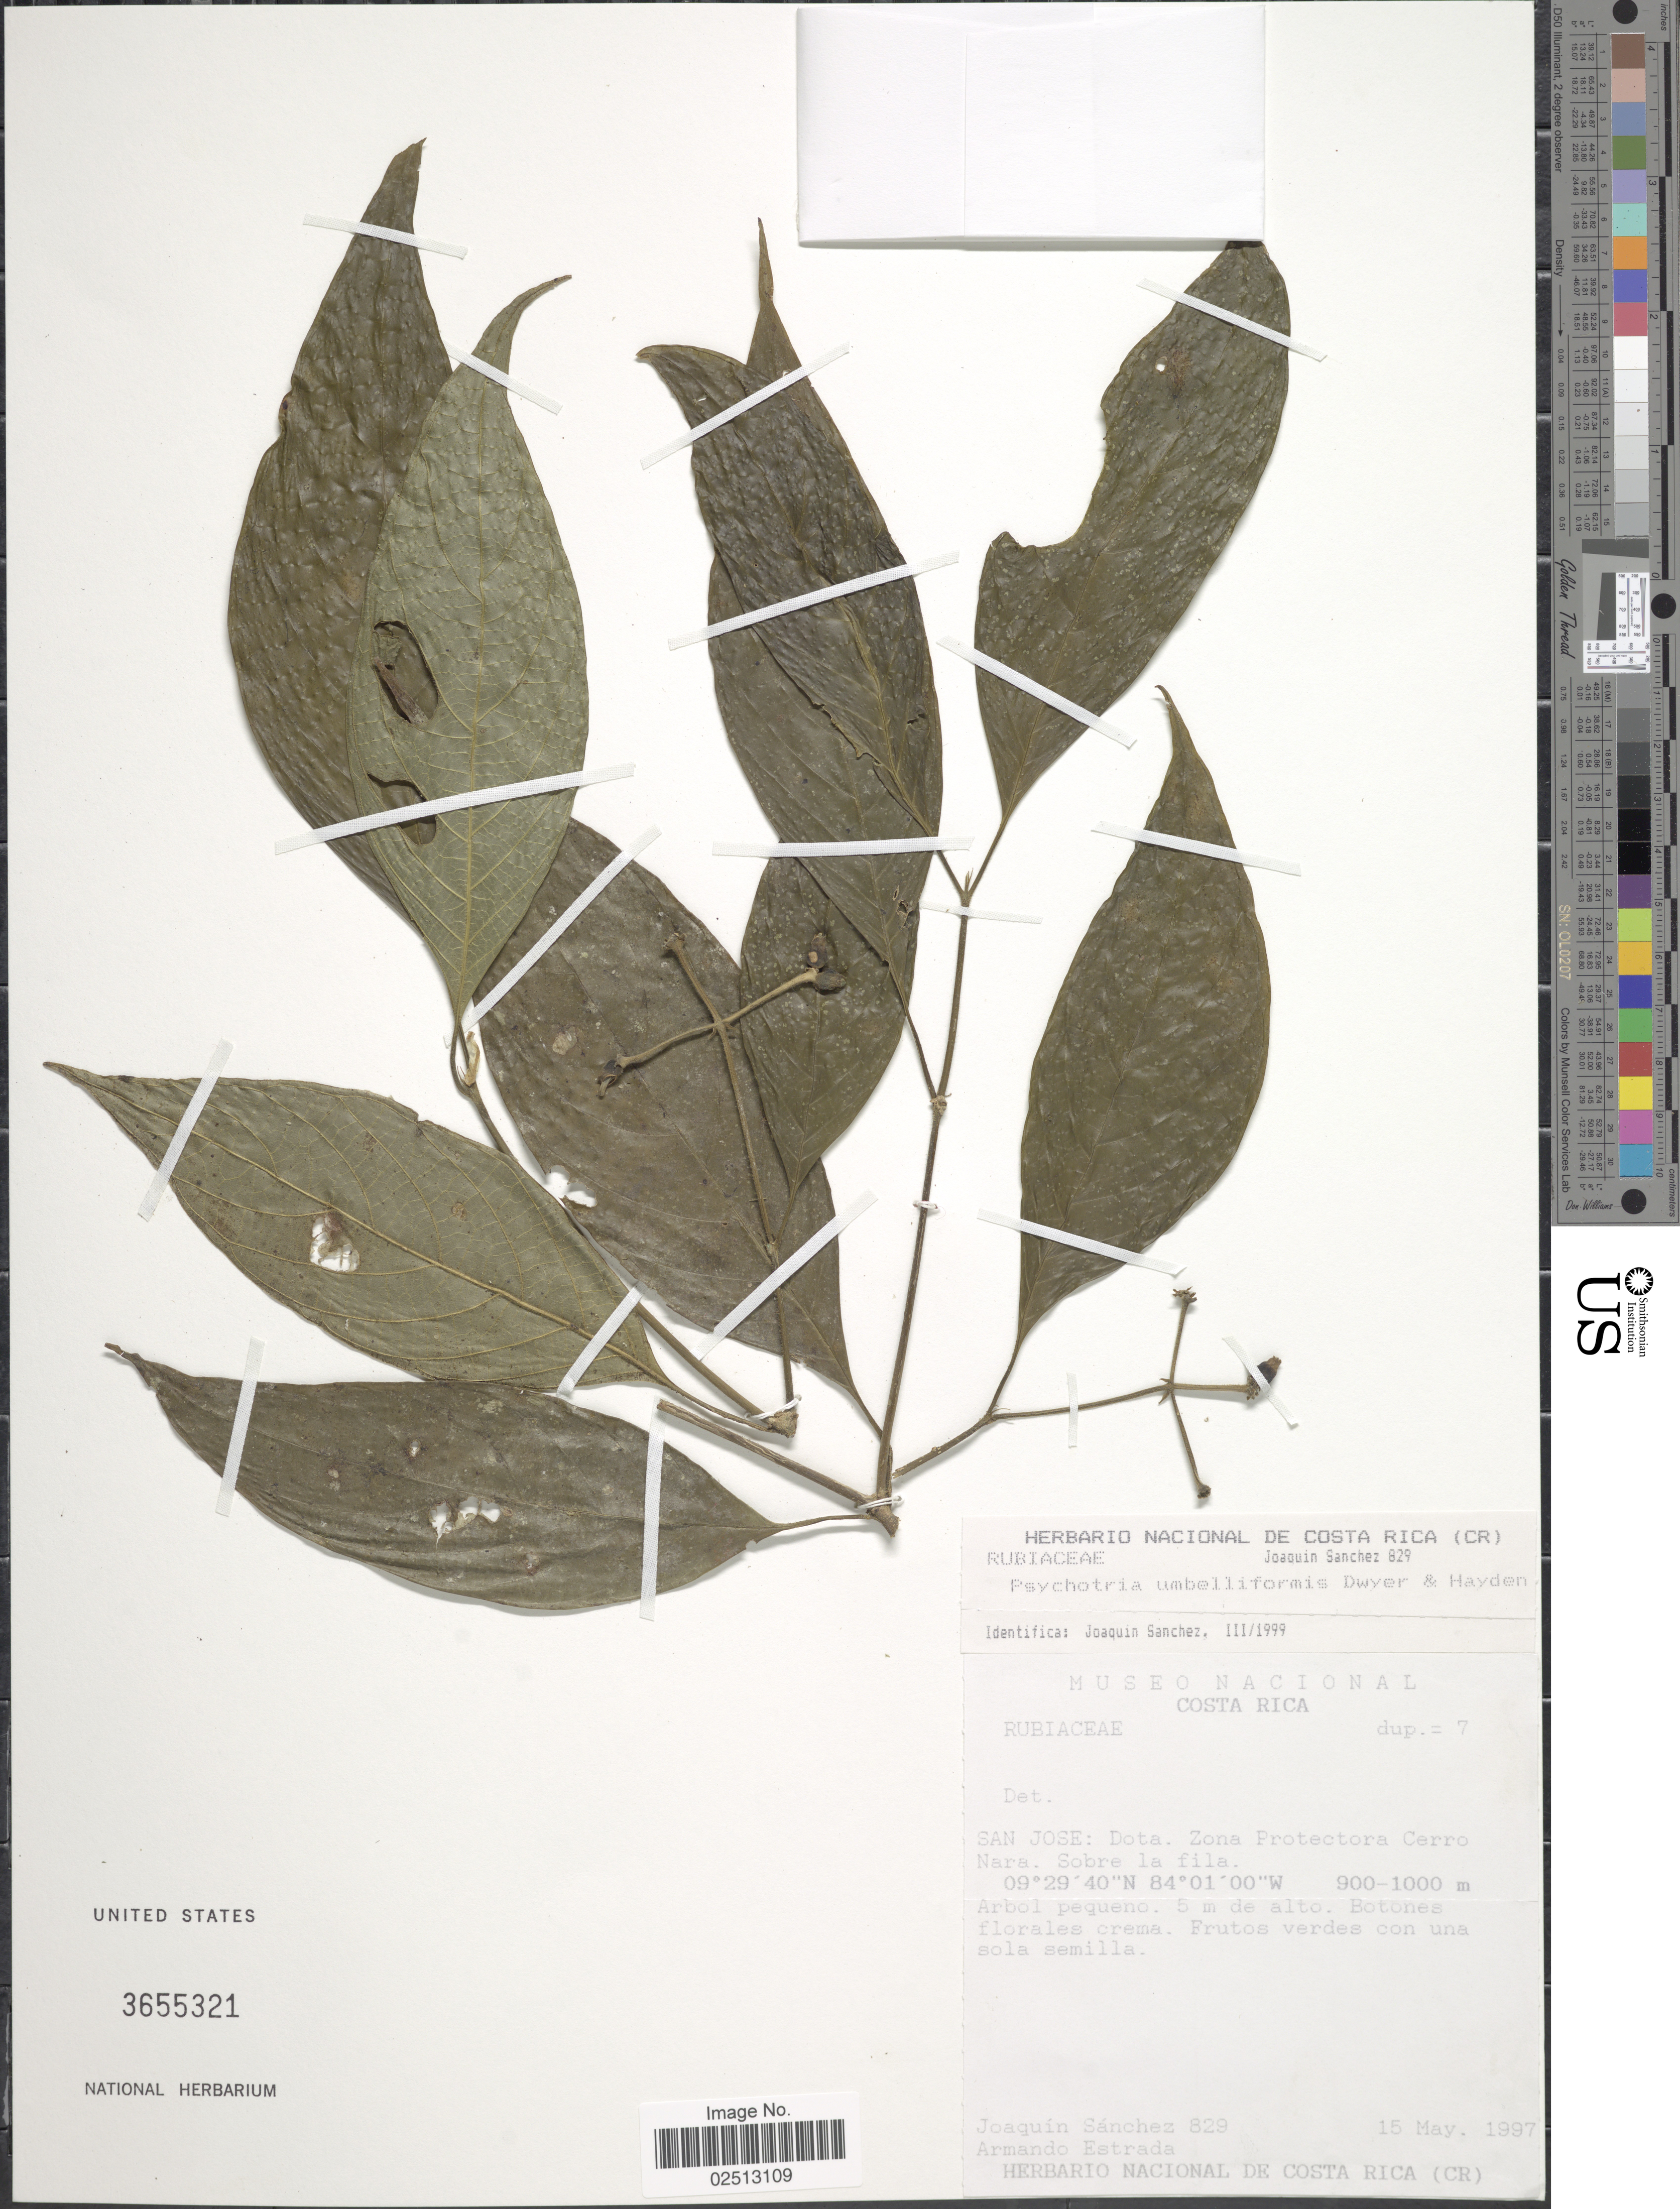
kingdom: Plantae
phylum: Tracheophyta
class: Magnoliopsida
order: Gentianales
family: Rubiaceae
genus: Psychotria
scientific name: Psychotria umbelliformis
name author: Dwyer & M.V. Hayden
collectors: J. Sánchez & A. Estrada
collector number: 829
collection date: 1997-05-15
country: Costa Rica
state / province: San José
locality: San Jose: Dota. Zona Protectora Cerro Nara. Sobre la fila.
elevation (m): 900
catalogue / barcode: US 3655321